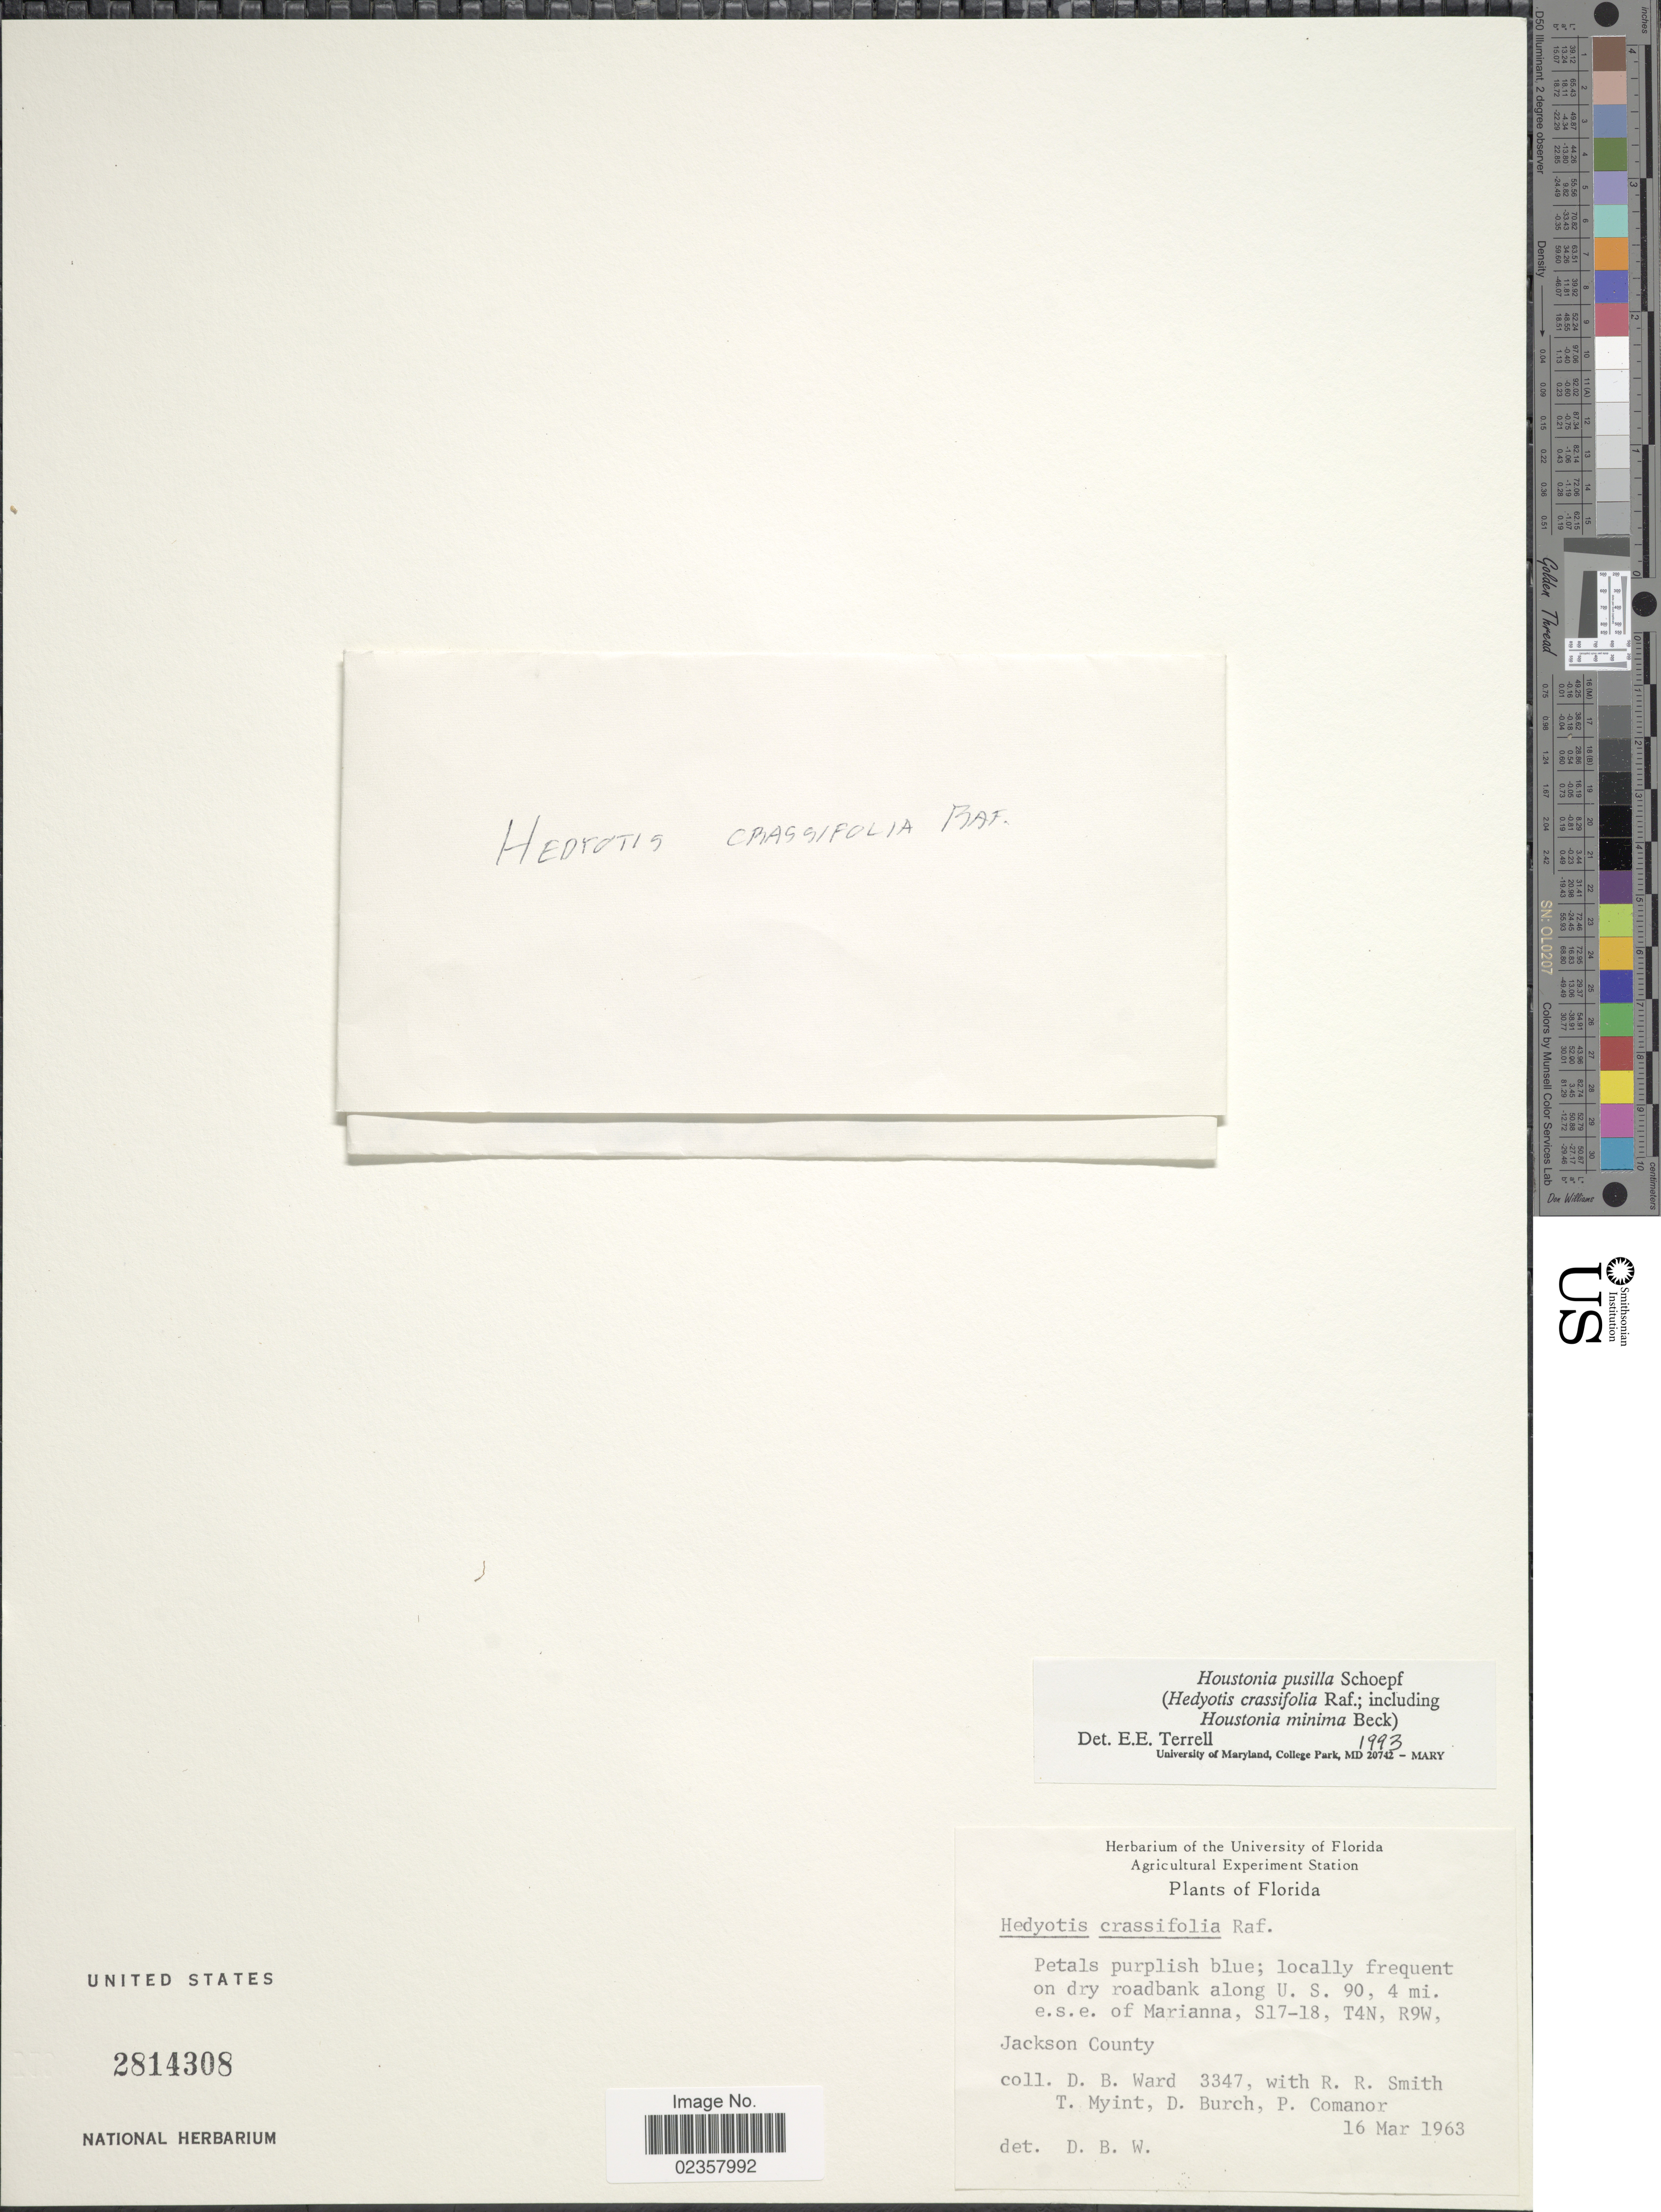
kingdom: Plantae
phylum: Tracheophyta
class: Magnoliopsida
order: Gentianales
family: Rubiaceae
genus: Houstonia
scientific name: Houstonia pusilla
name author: Schoepf.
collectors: D. B. Ward, R. Smith, T. Myint & P. Comanor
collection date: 1963-03-16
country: United States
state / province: Florida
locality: Jackson County, on dry roadbanl along U.S. 90, 4 mi. e.s.e of Marianna, S17-18, T4N, R9W.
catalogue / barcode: US 2814308